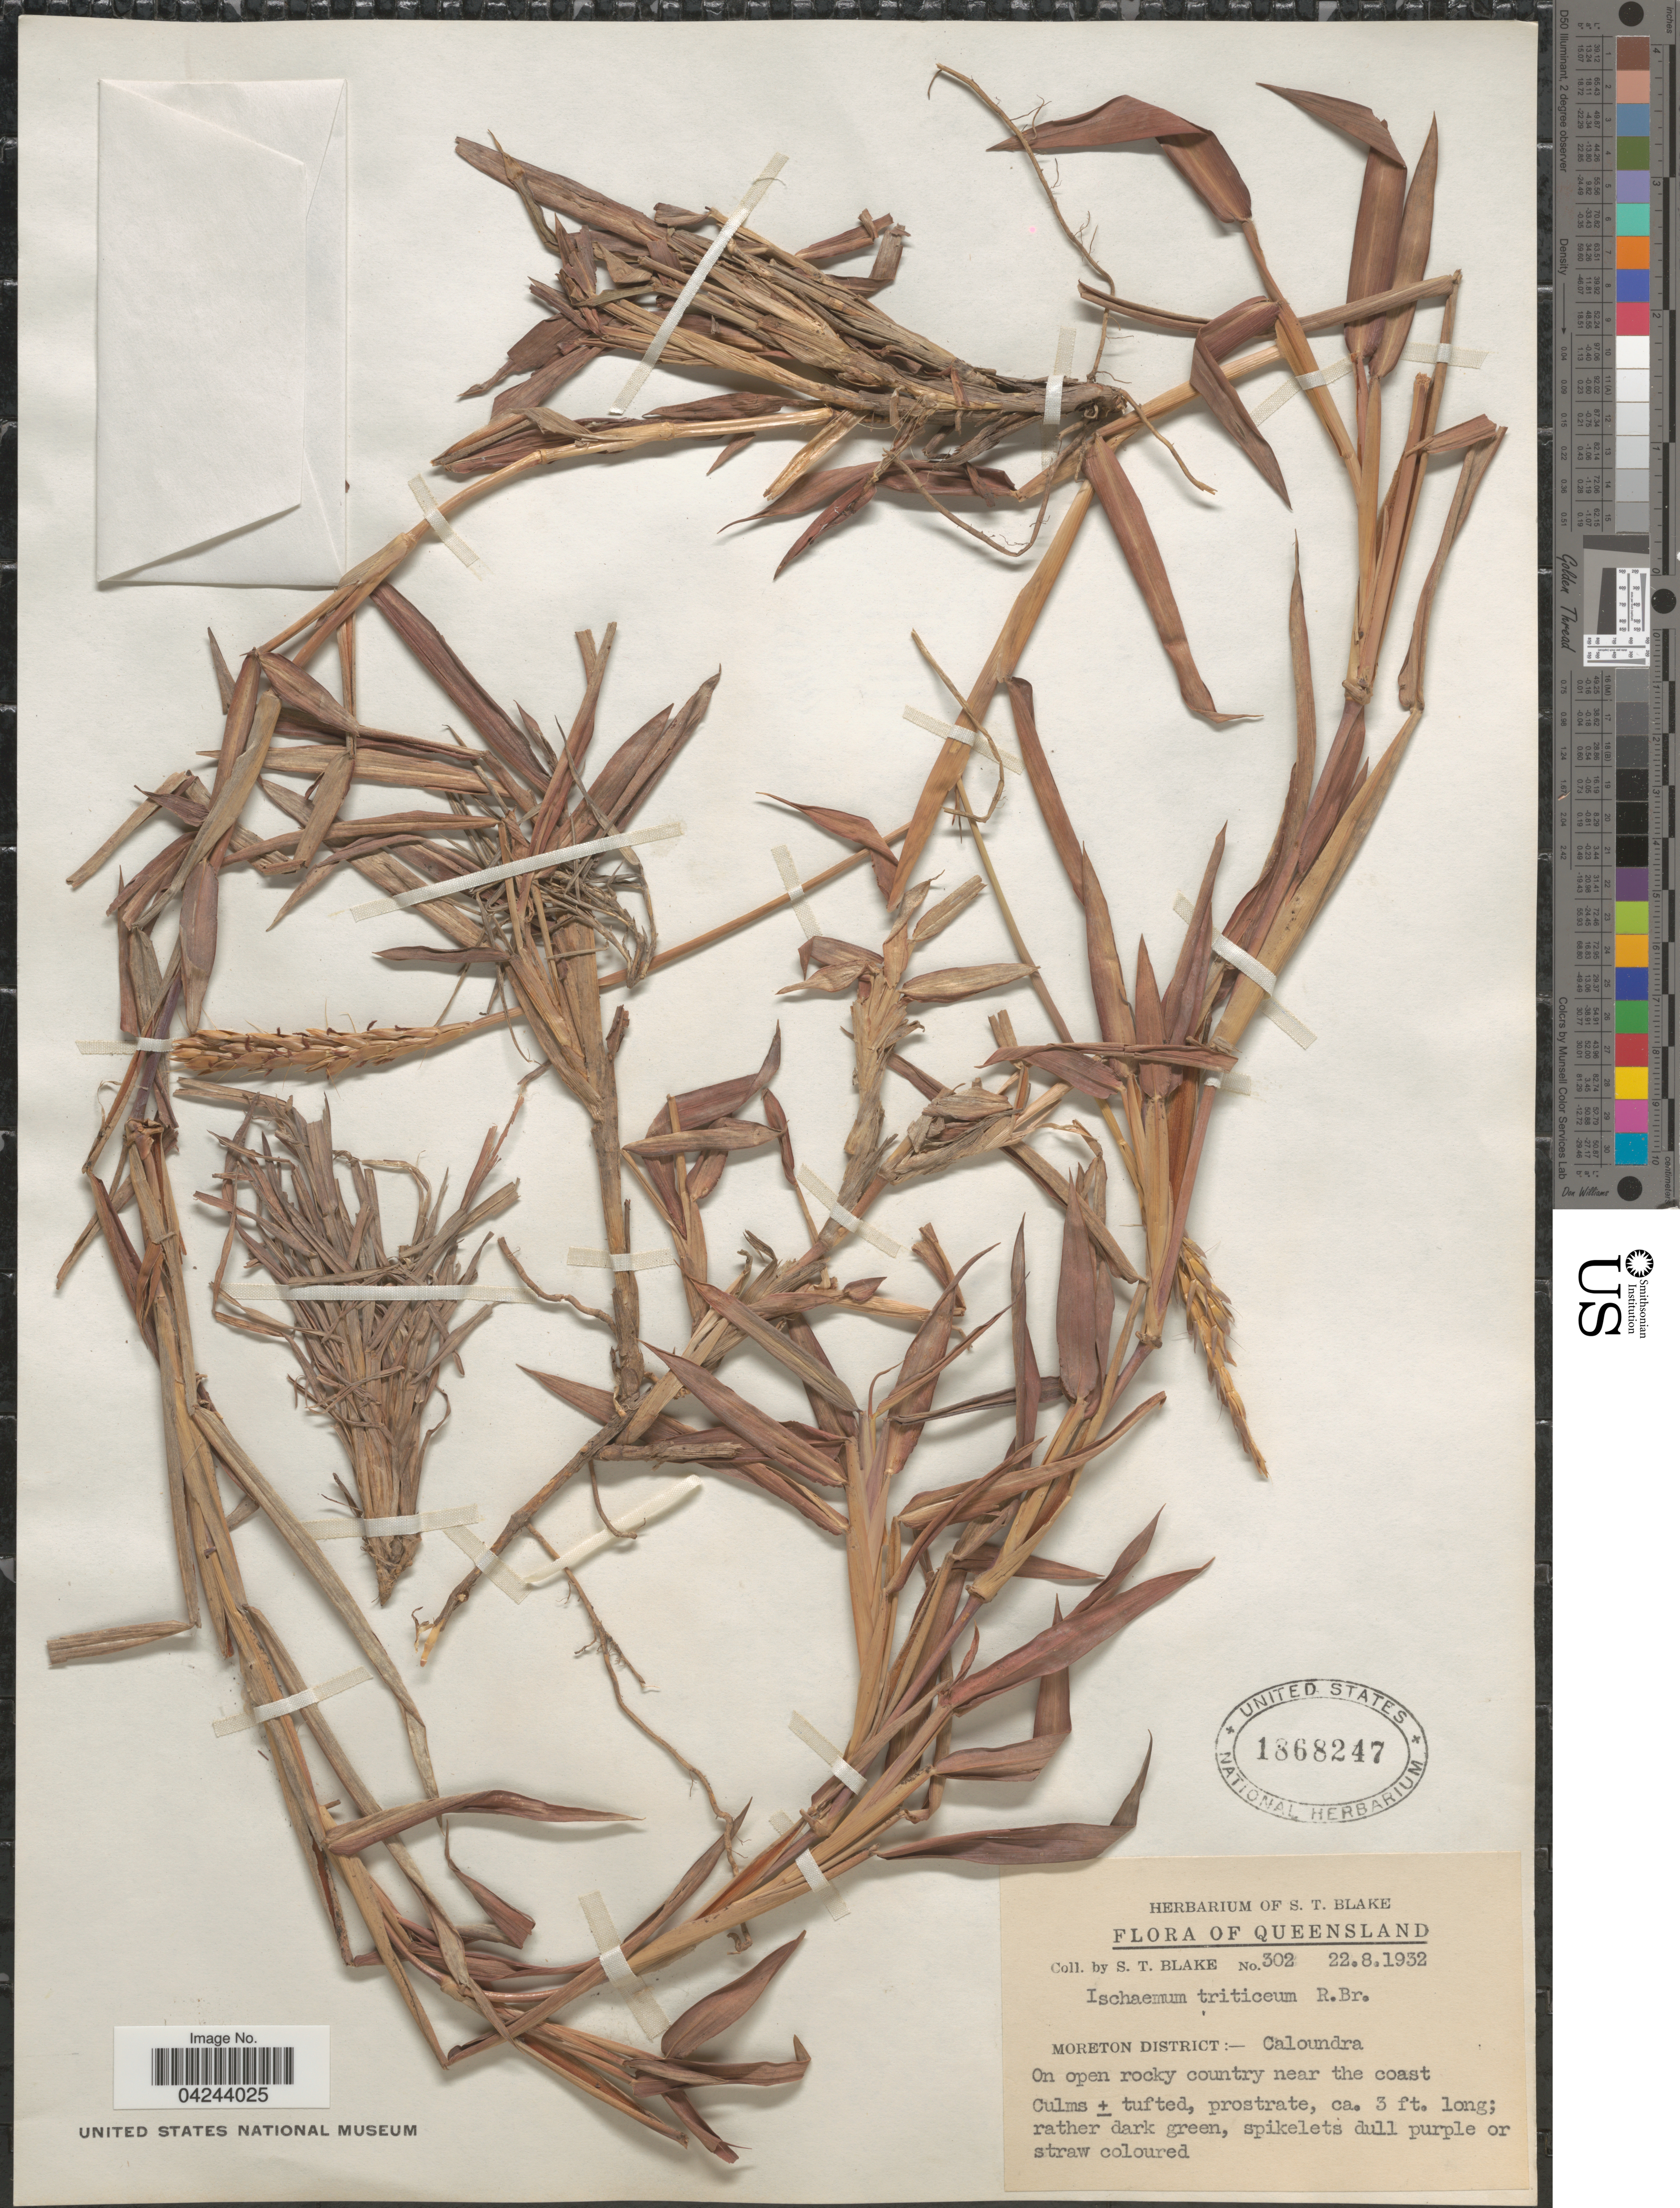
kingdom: Plantae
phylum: Tracheophyta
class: Liliopsida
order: Poales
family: Poaceae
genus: Ischaemum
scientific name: Ischaemum triticeum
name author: R. Br.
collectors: S. T. Blake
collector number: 302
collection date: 1932-08-22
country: Australia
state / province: Queensland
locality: Moreton District:- Caloundra.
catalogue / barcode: US 1868247